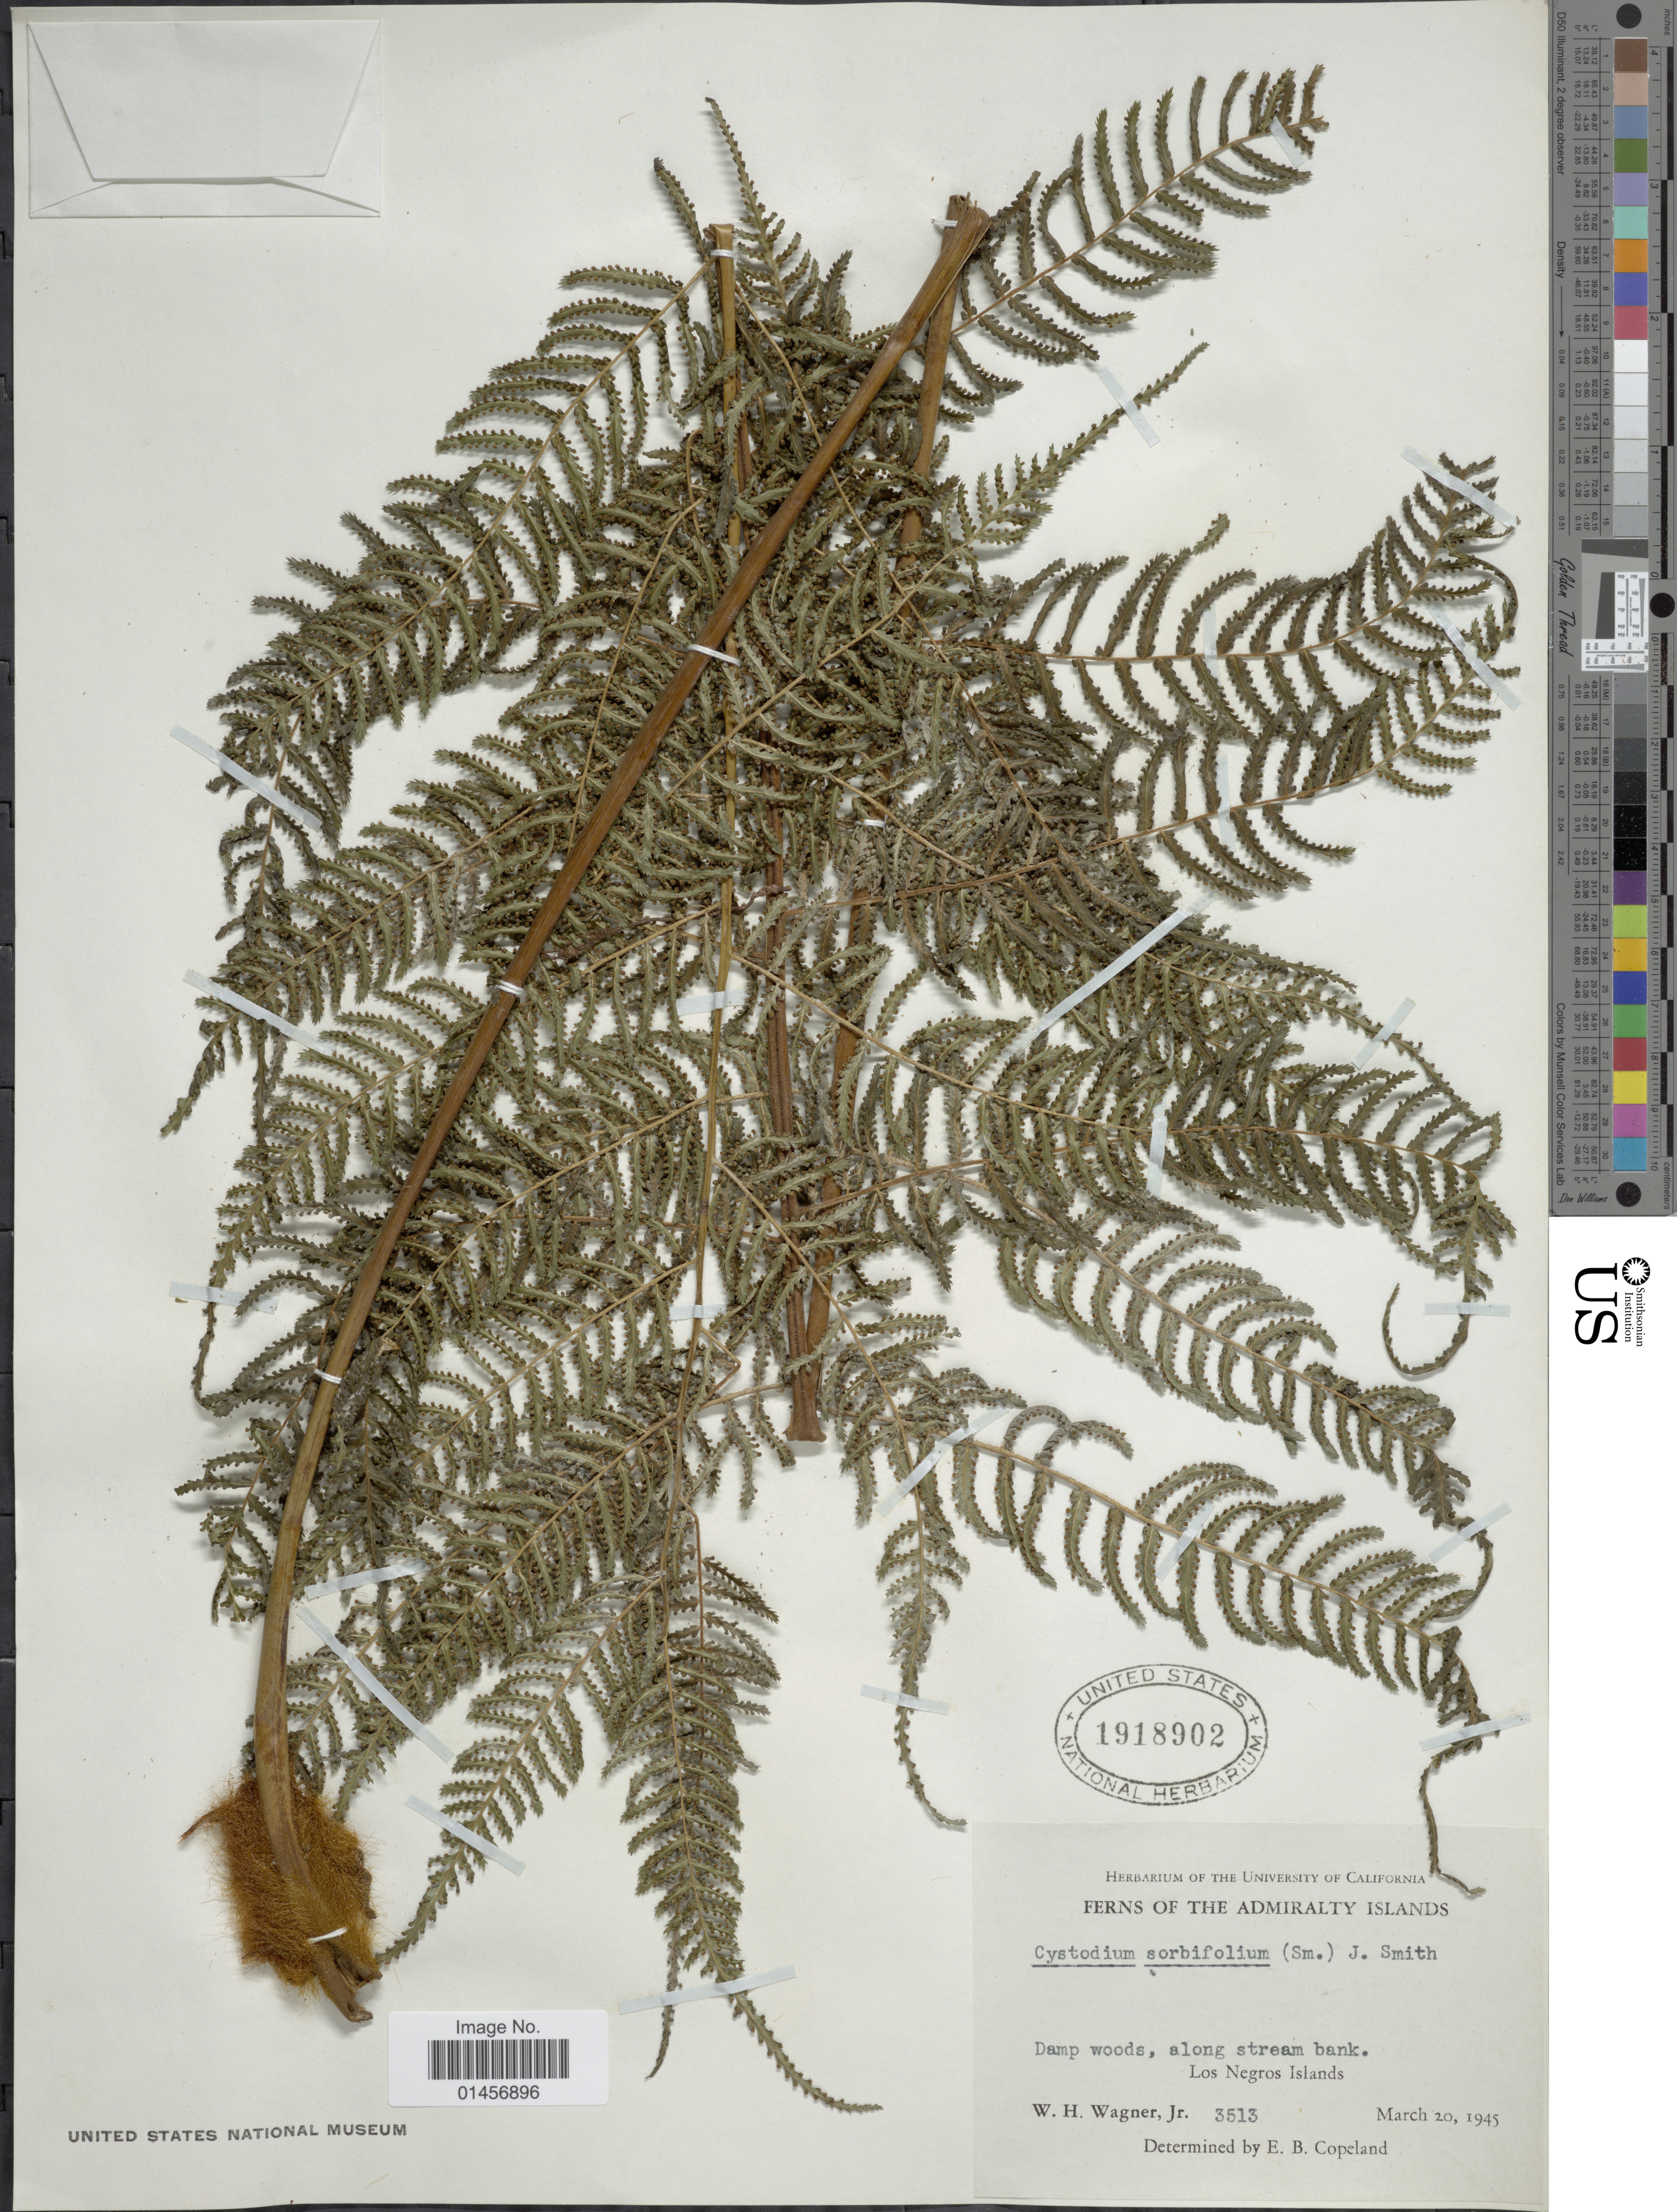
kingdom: Plantae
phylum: Tracheophyta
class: Polypodiopsida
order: Polypodiales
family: Cystodiaceae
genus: Cystodium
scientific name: Cystodium sorbifolium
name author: (J. Sm.) J. Sm.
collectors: W. H. Wagner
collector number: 3513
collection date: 1945-03-20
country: Papua New Guinea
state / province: Manus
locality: Admirality Islands, Damp woods, along stream bank, Los Negros Islands.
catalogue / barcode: US 1918902